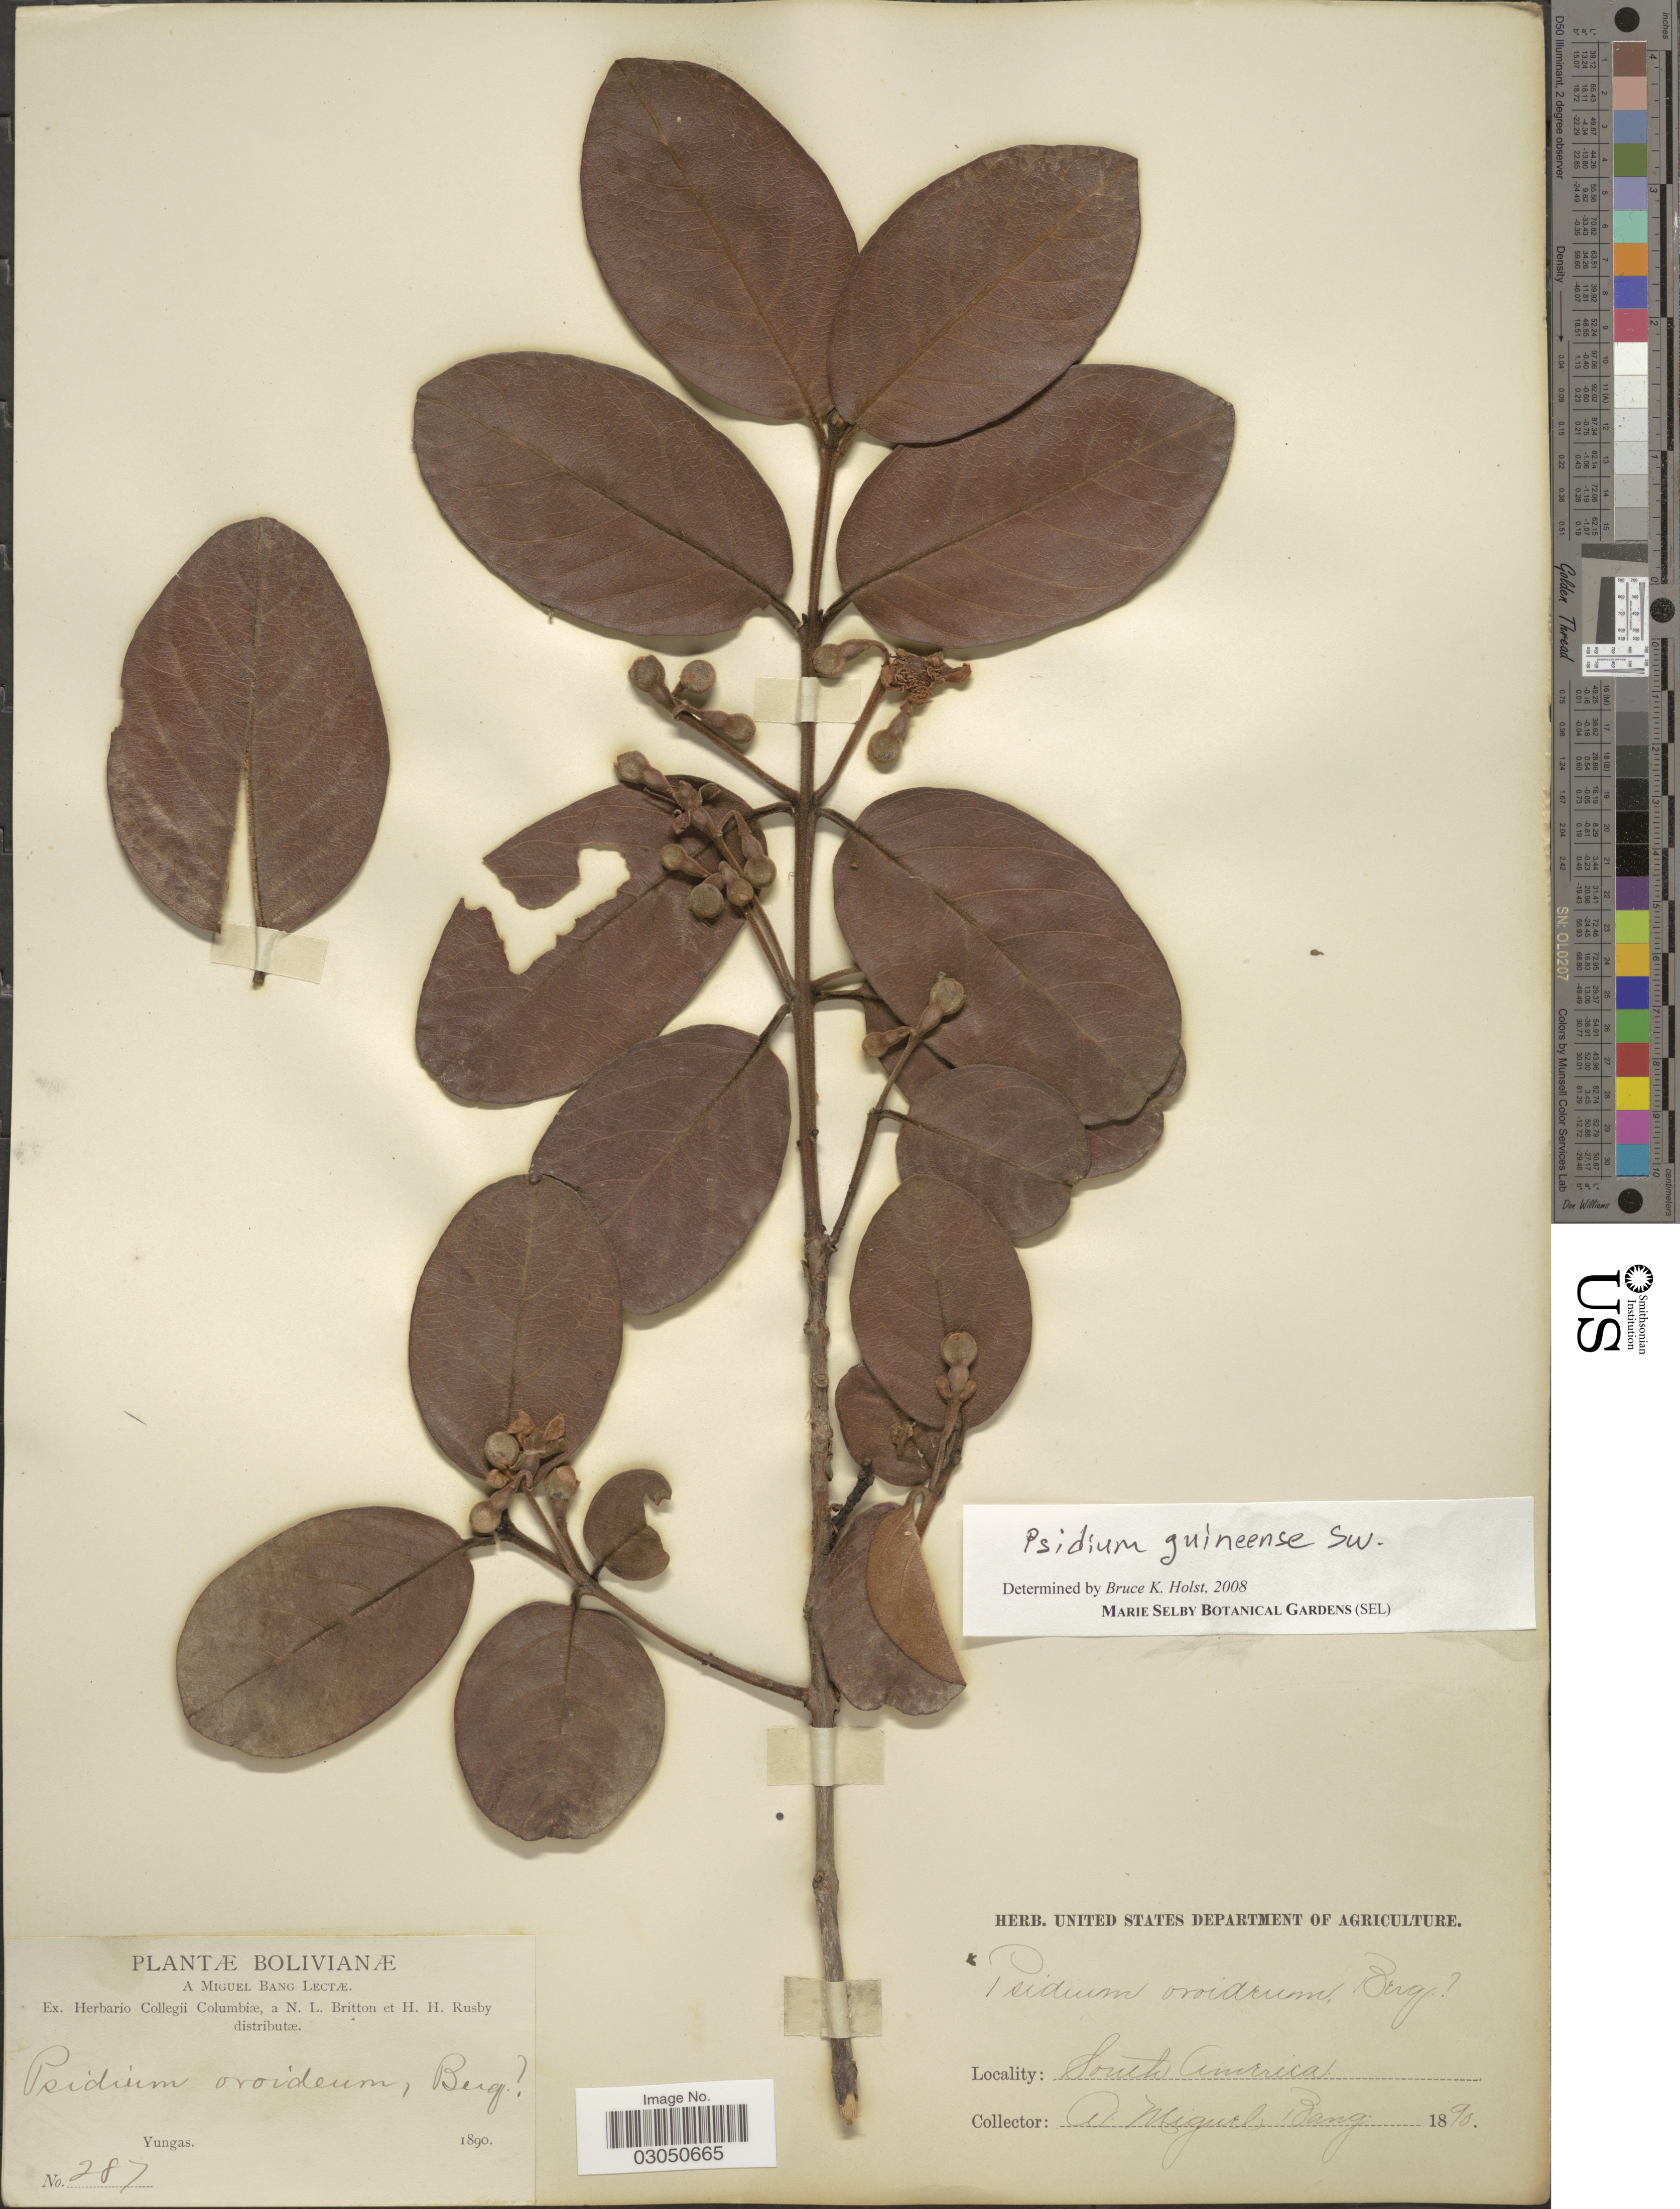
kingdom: Plantae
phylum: Tracheophyta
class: Magnoliopsida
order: Myrtales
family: Myrtaceae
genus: Psidium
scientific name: Psidium guineense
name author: Sw.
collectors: M. Bang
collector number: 287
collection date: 1890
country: Bolivia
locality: Yungas.